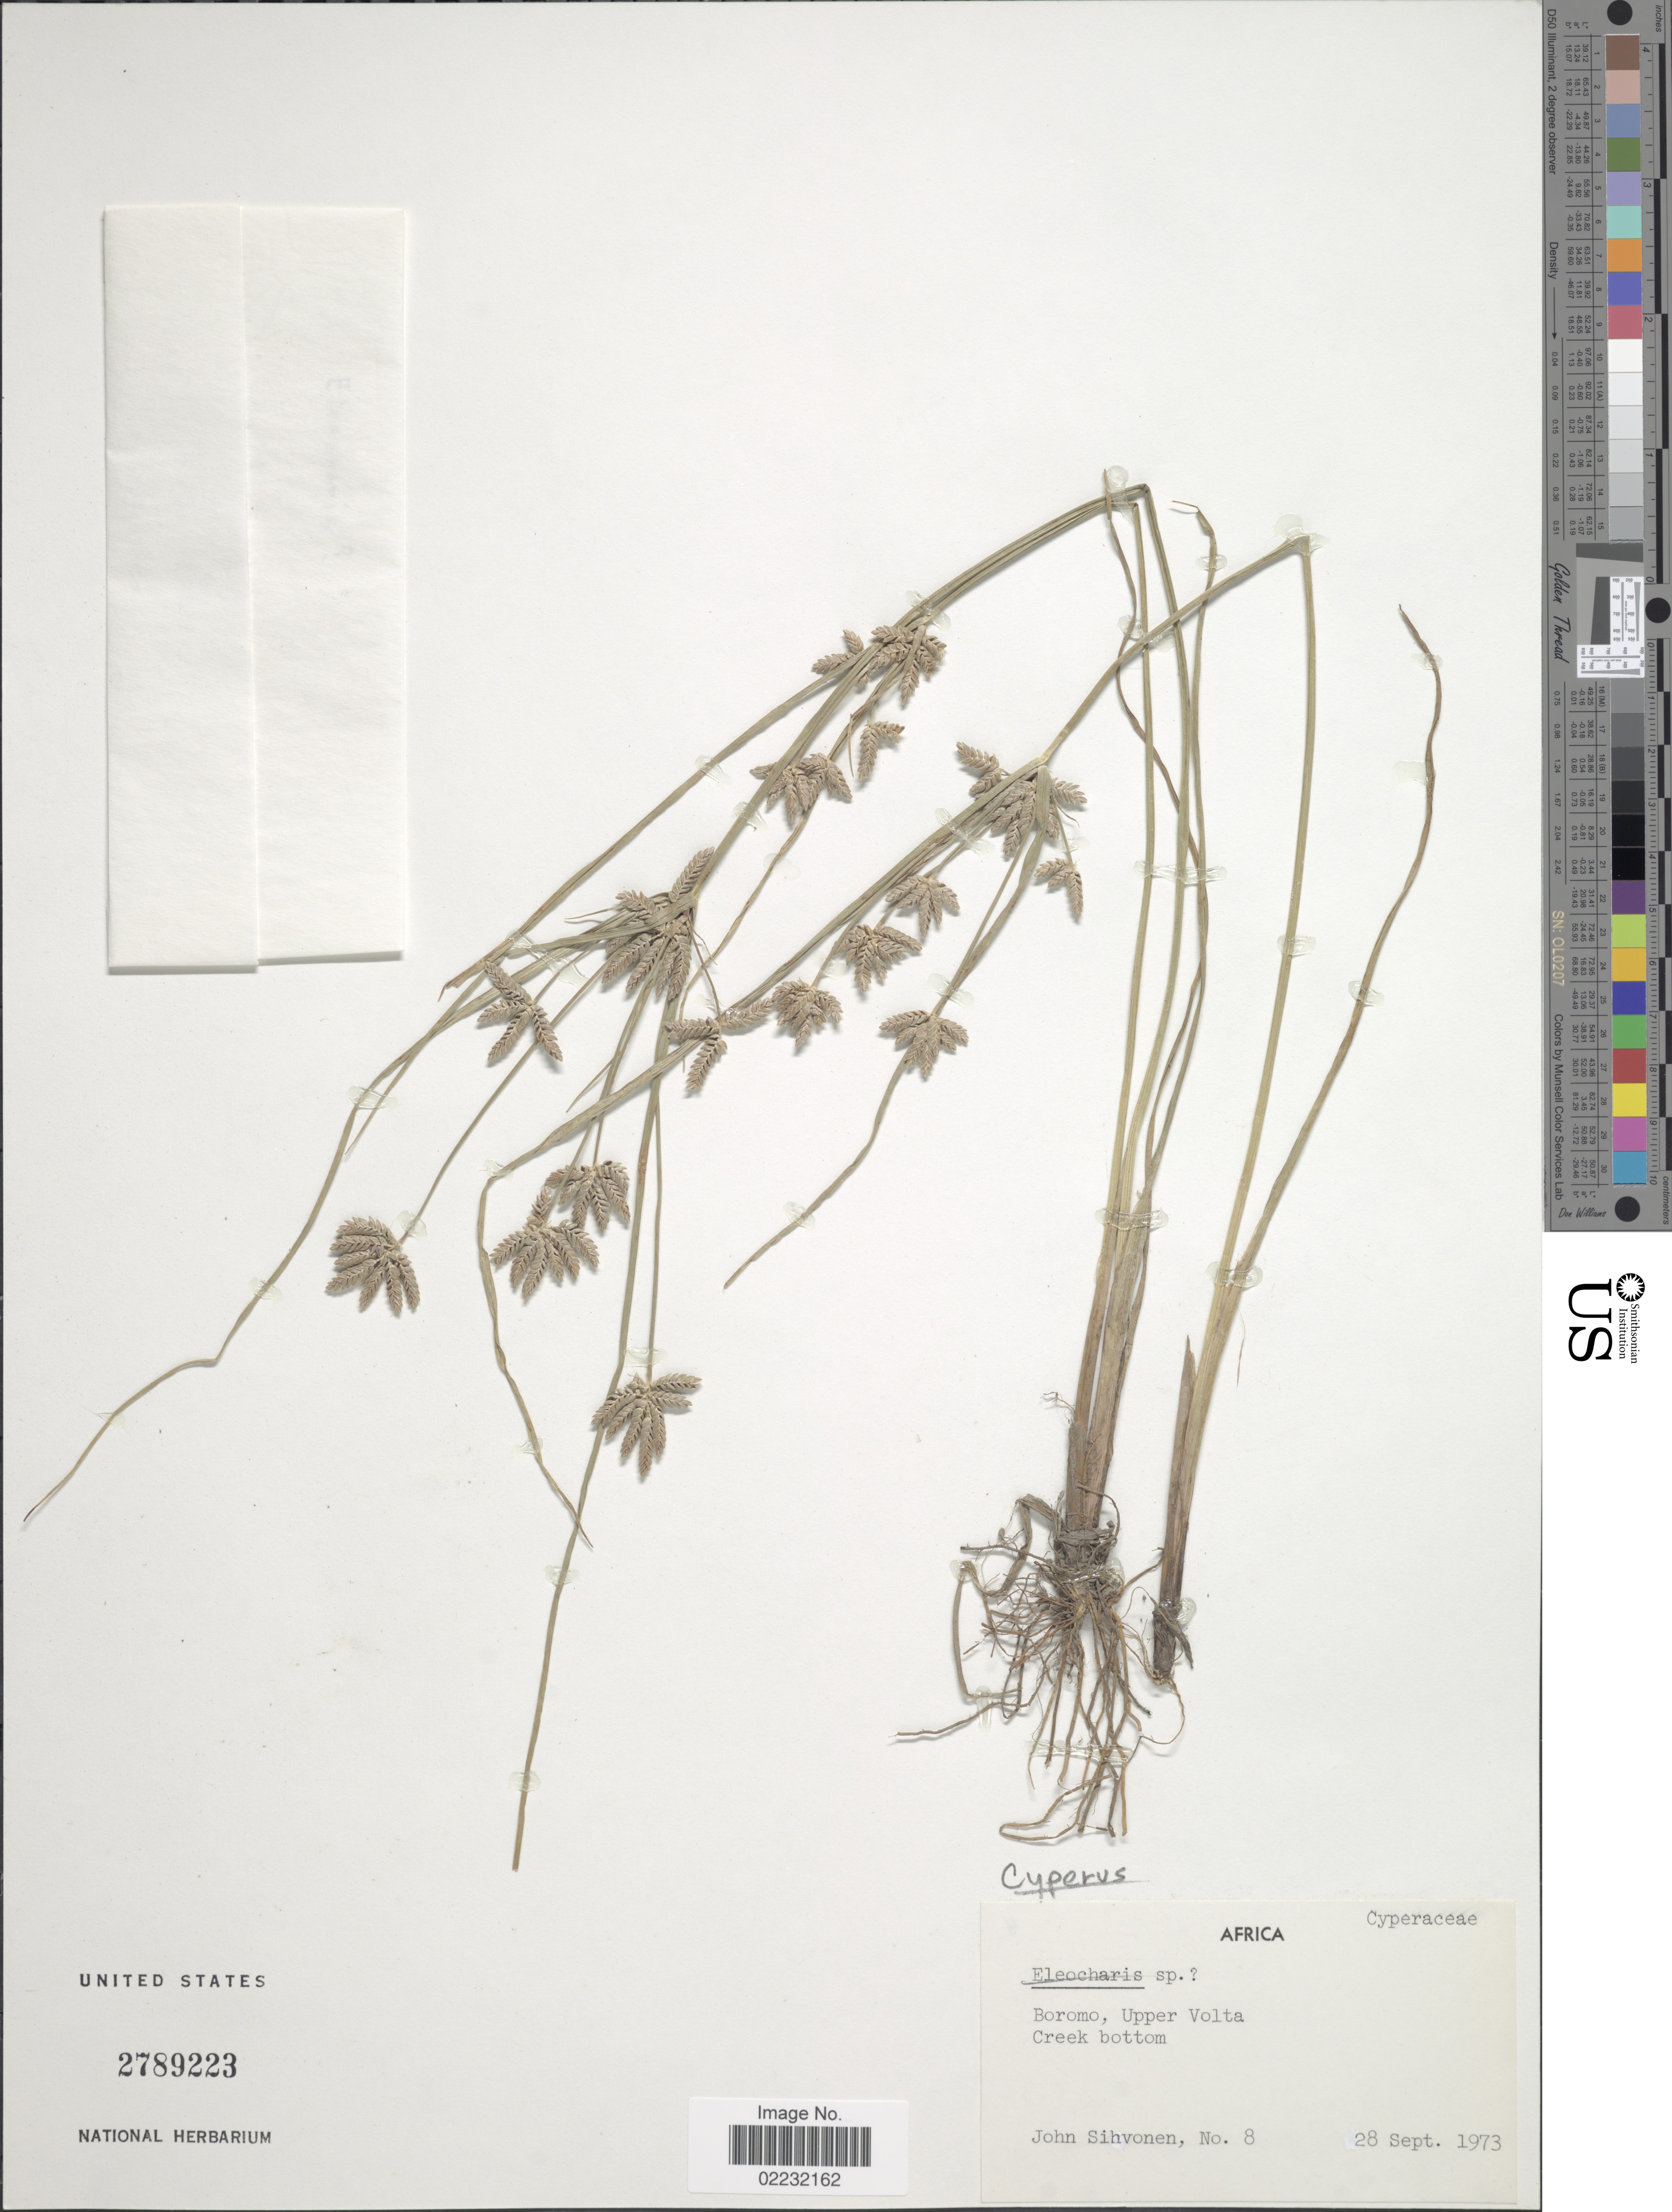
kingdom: Plantae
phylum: Tracheophyta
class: Liliopsida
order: Poales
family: Cyperaceae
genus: Cyperus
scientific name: Cyperus pustulatus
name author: Vahl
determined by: Strong, Mark T., (BOT), Smithsonian Institution - National Museum of Natural History (UNITED STATES)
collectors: J. Sihvonen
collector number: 8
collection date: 1973-08-28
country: Burkina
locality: Africa, Boromo, Upper Volta, creek bottom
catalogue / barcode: US 278223